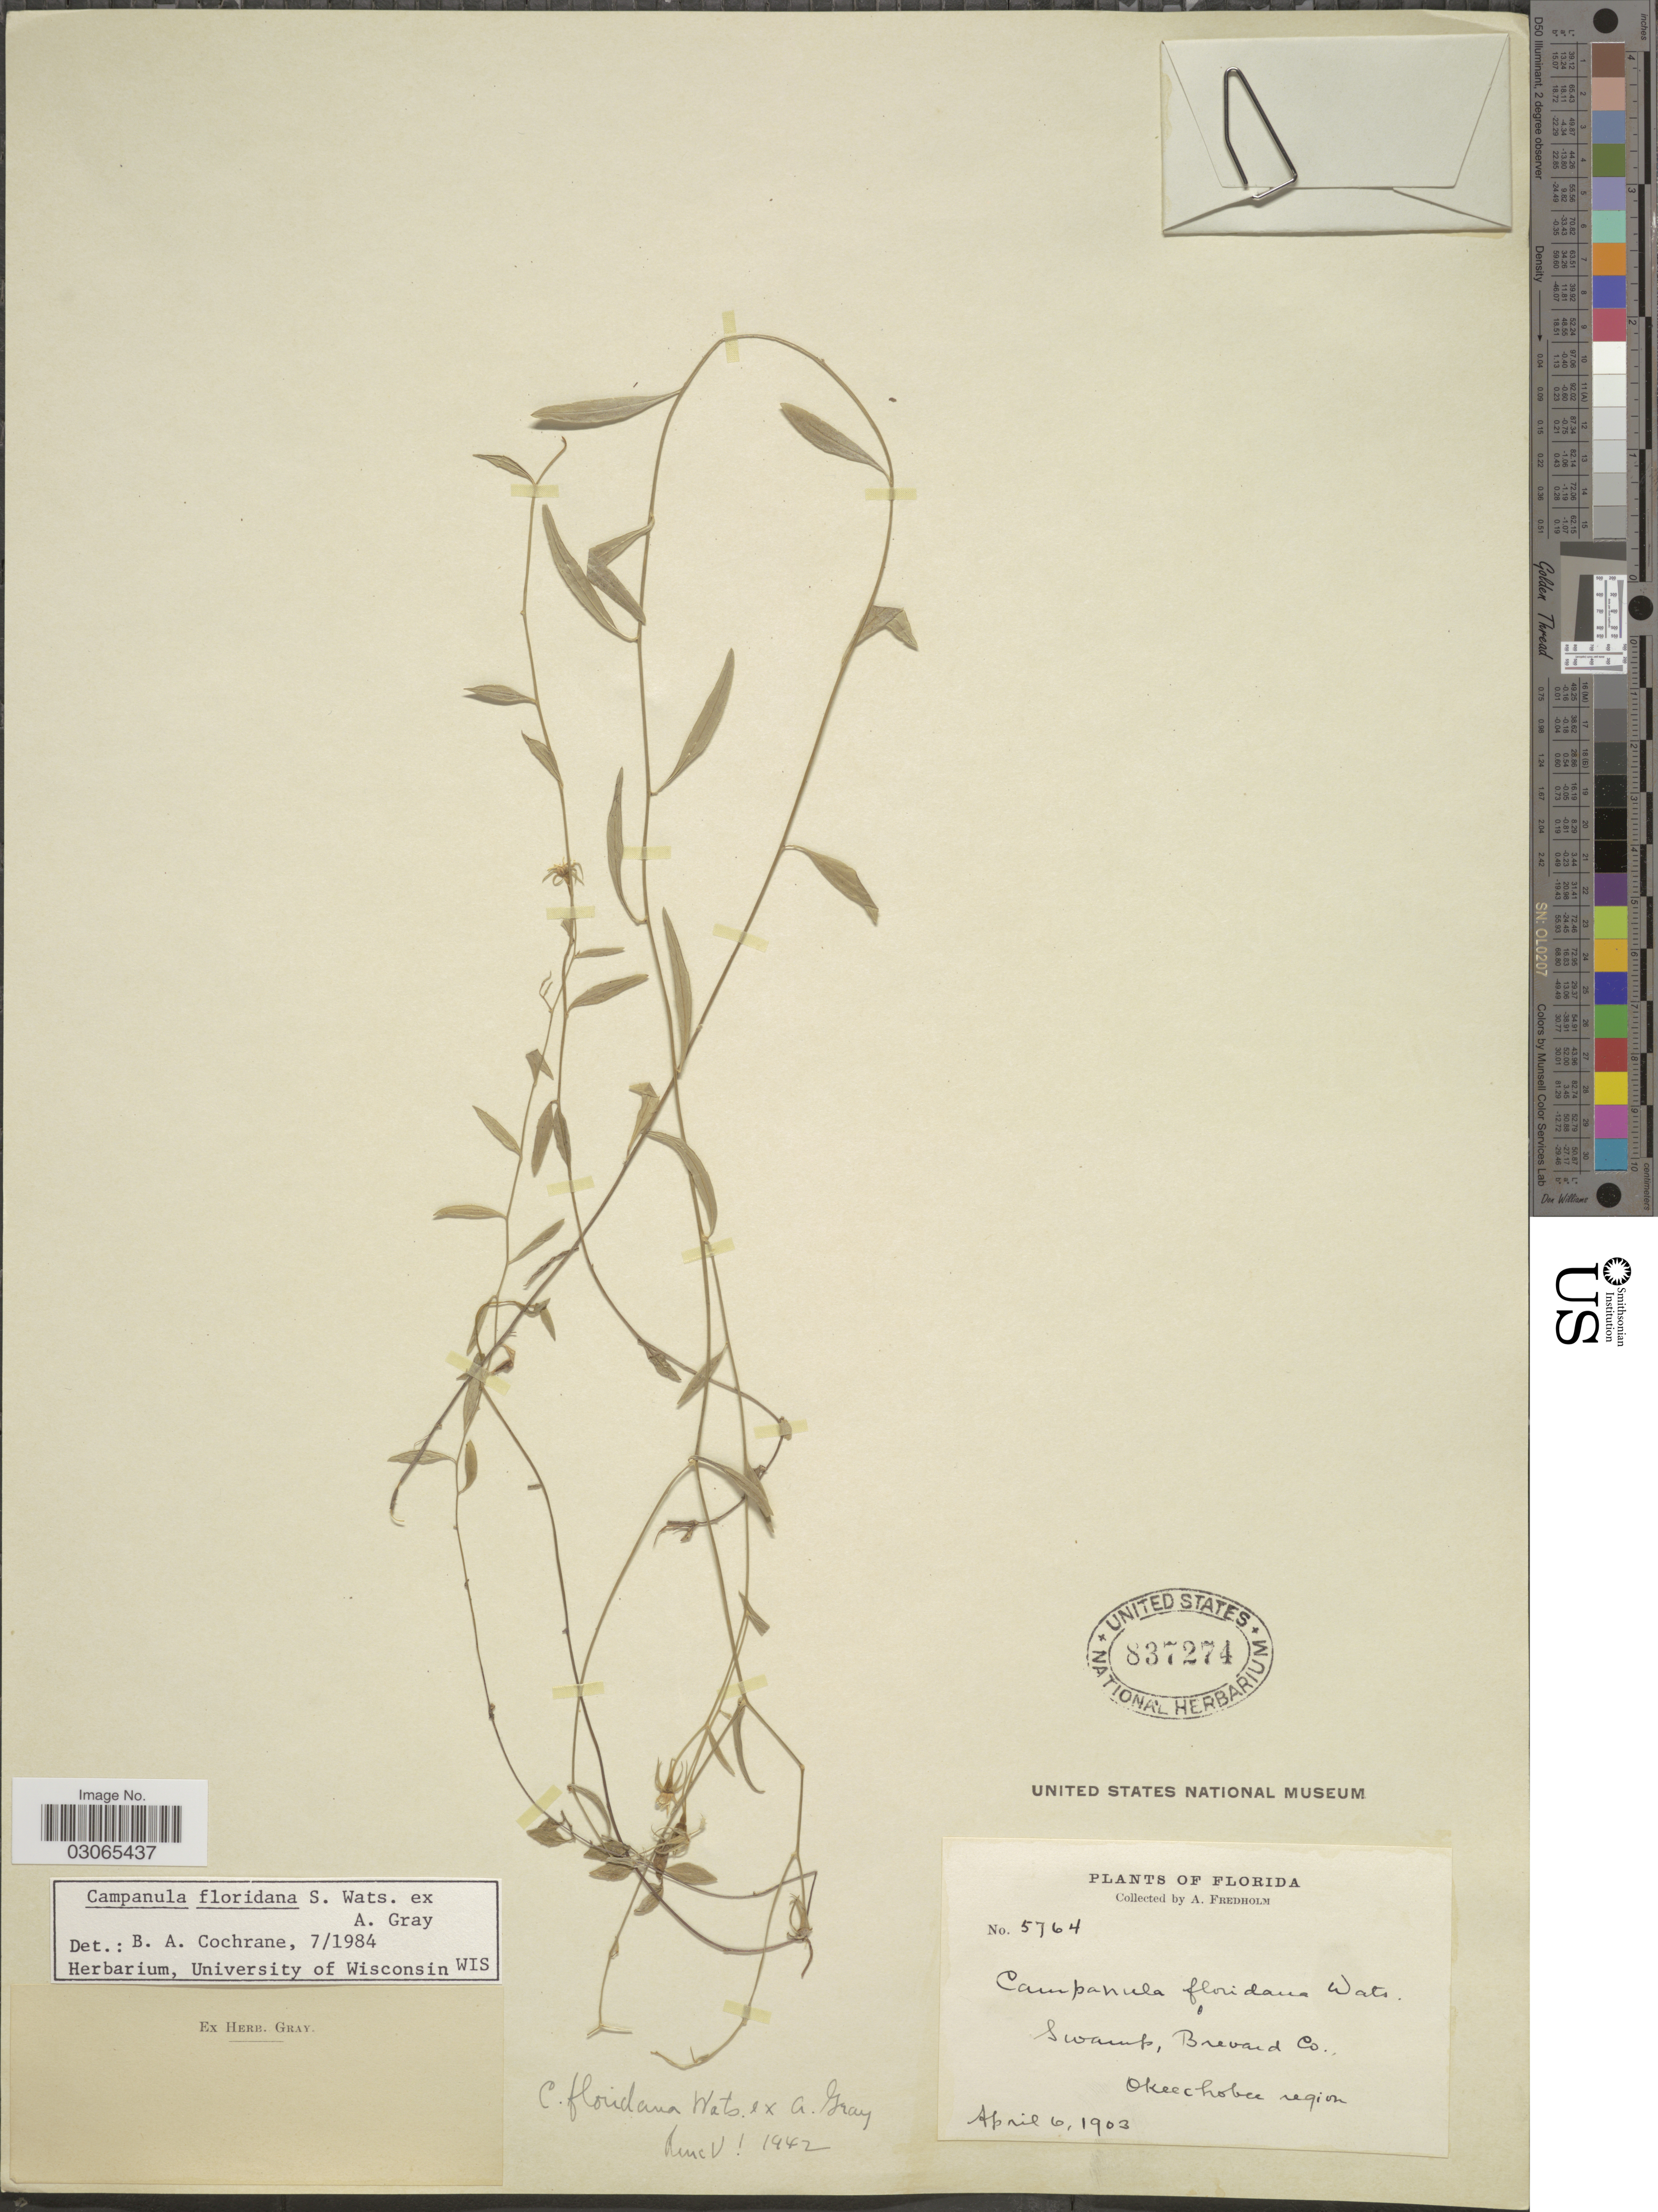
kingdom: Plantae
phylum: Tracheophyta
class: Magnoliopsida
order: Asterales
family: Campanulaceae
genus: Campanula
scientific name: Campanula floridana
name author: S. Watson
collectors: A. Fredholm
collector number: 5764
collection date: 1903-04-06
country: United States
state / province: Florida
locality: Swamp, Brevard Co., Okeechobee region.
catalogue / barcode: US 837274